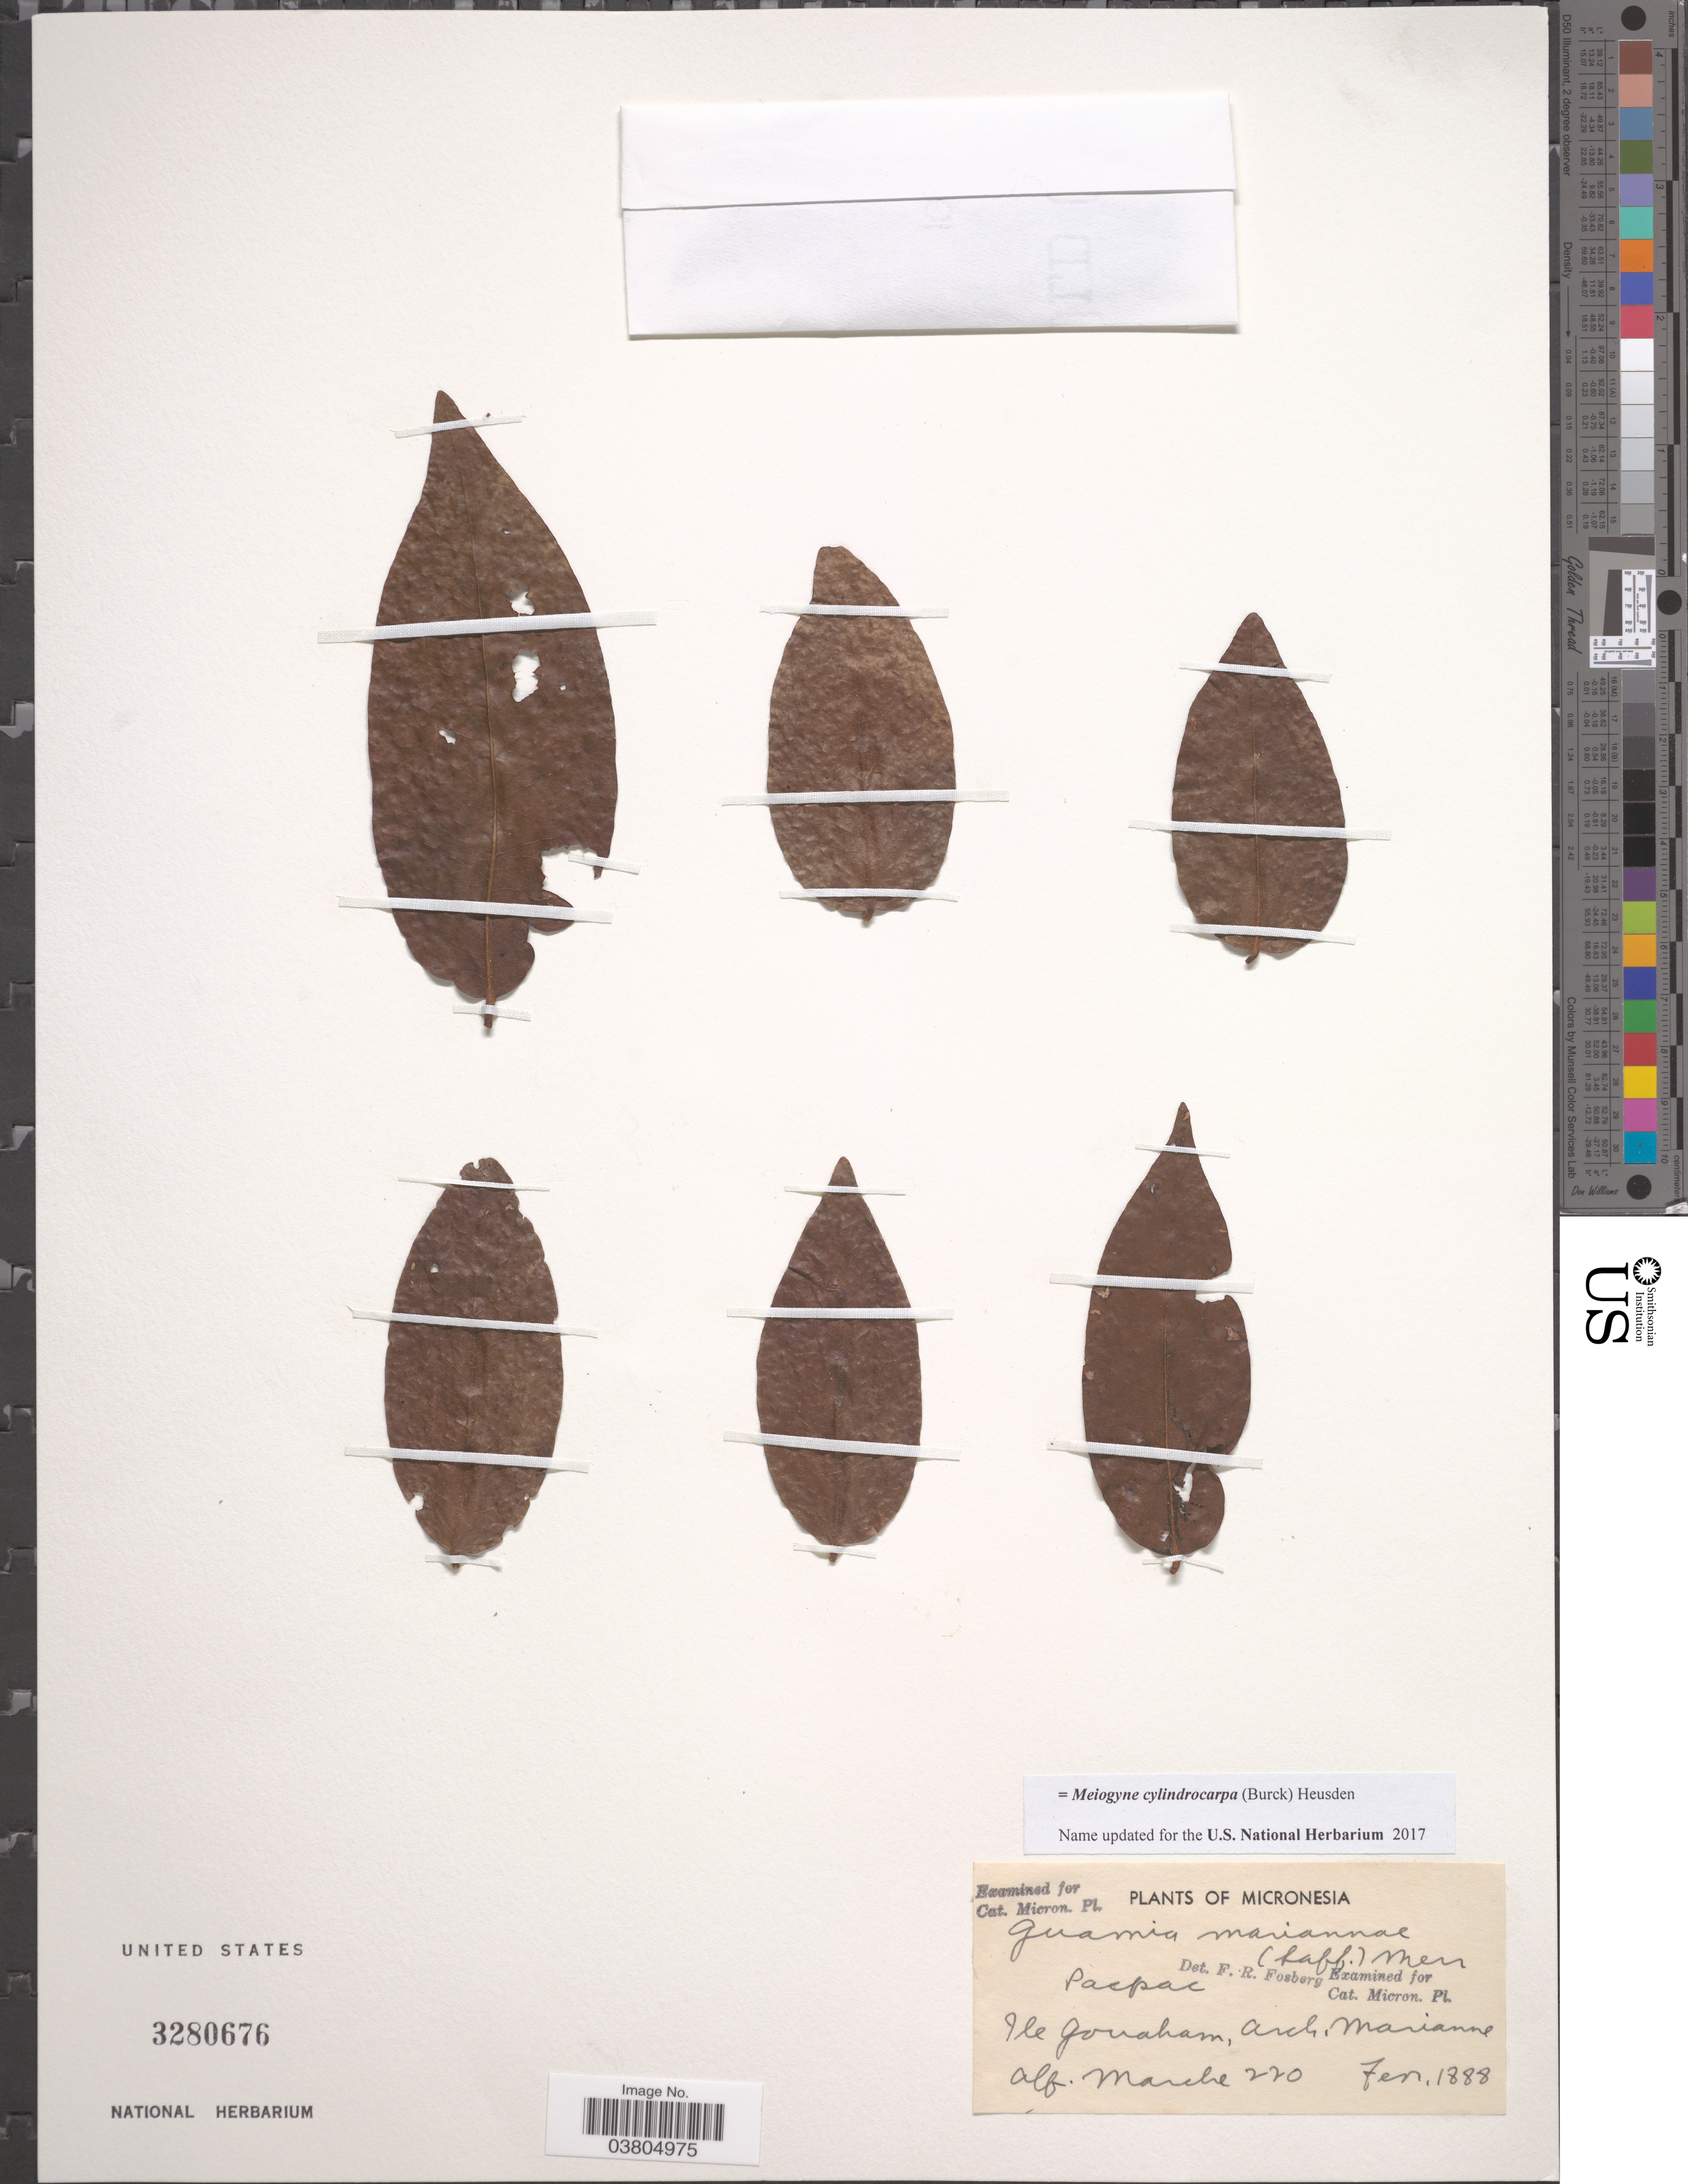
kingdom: Plantae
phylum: Tracheophyta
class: Magnoliopsida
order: Magnoliales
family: Annonaceae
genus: Meiogyne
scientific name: Meiogyne cylindrocarpa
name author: (Burck) Van Huesden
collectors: A. Marche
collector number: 220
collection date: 1888-02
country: Guam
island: Guam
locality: Ile Gouaham, Arch, Marianne.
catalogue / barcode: US 3280676